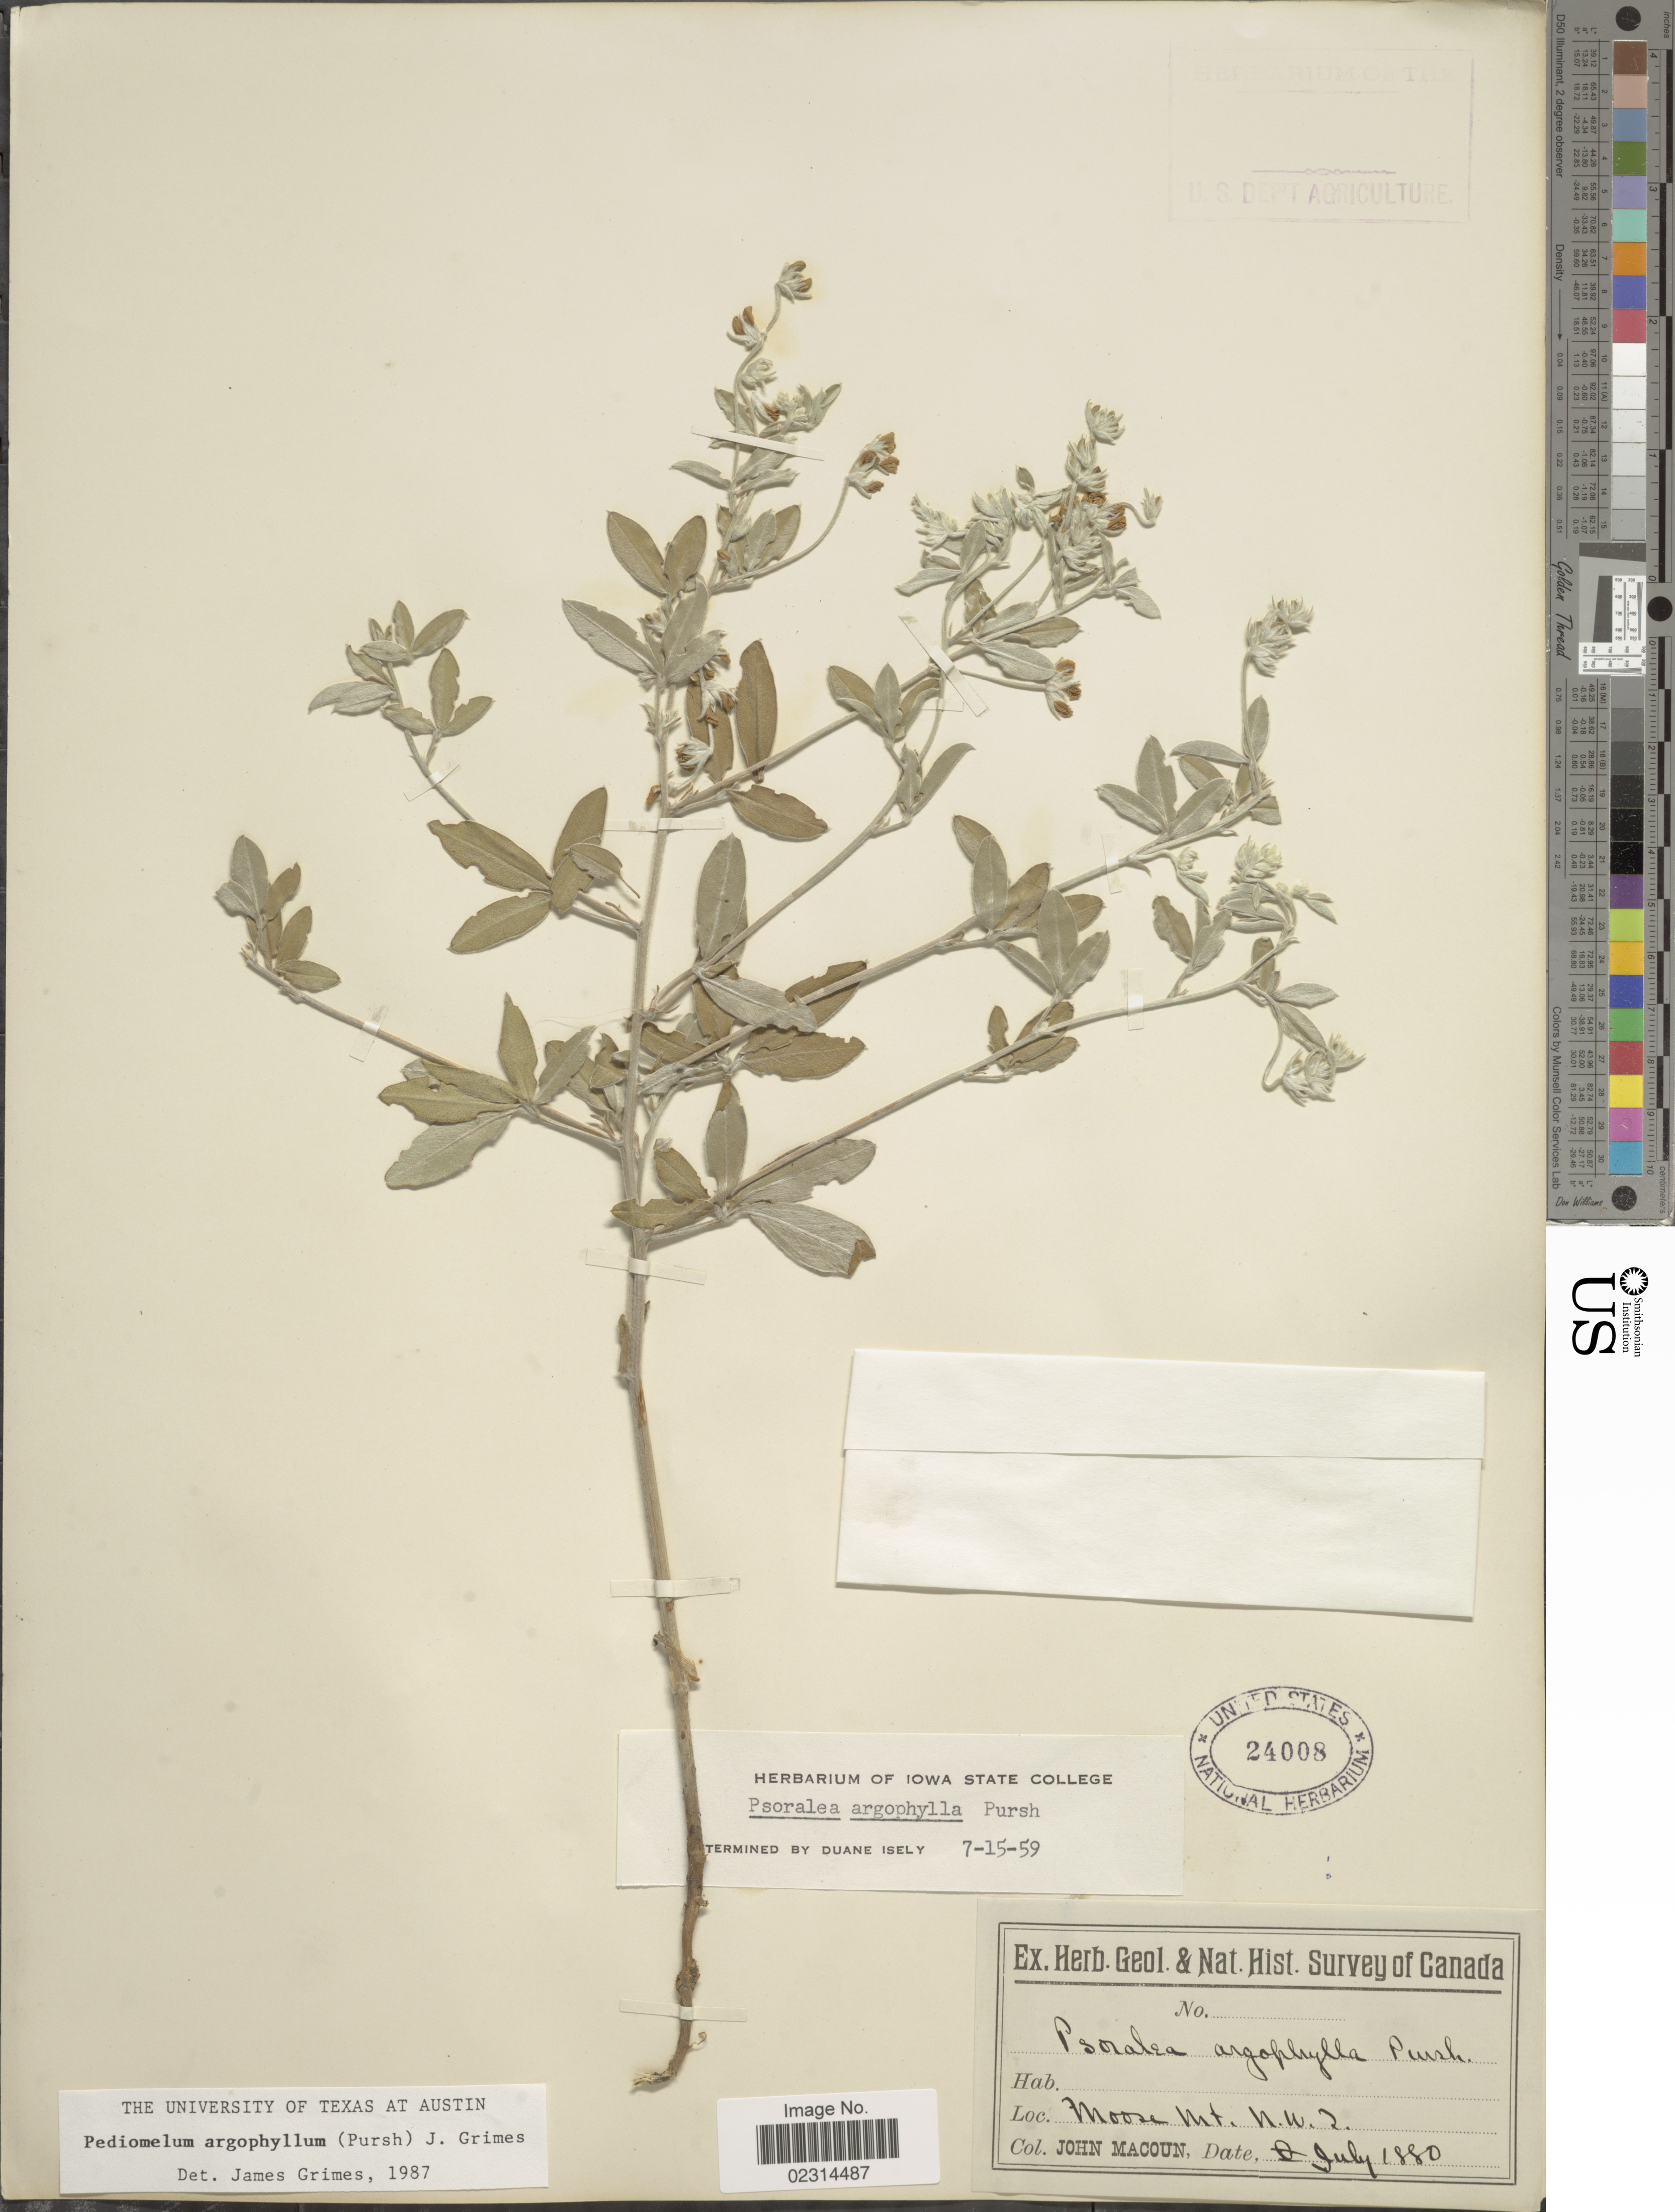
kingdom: Plantae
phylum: Tracheophyta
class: Magnoliopsida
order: Fabales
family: Fabaceae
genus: Pediomelum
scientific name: Pediomelum argophyllum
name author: (Pursh) J.W. Grimes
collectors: J. Macoun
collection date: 1880-07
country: Canada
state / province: Northwest Territories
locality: Moose Mt.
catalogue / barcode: US 24008